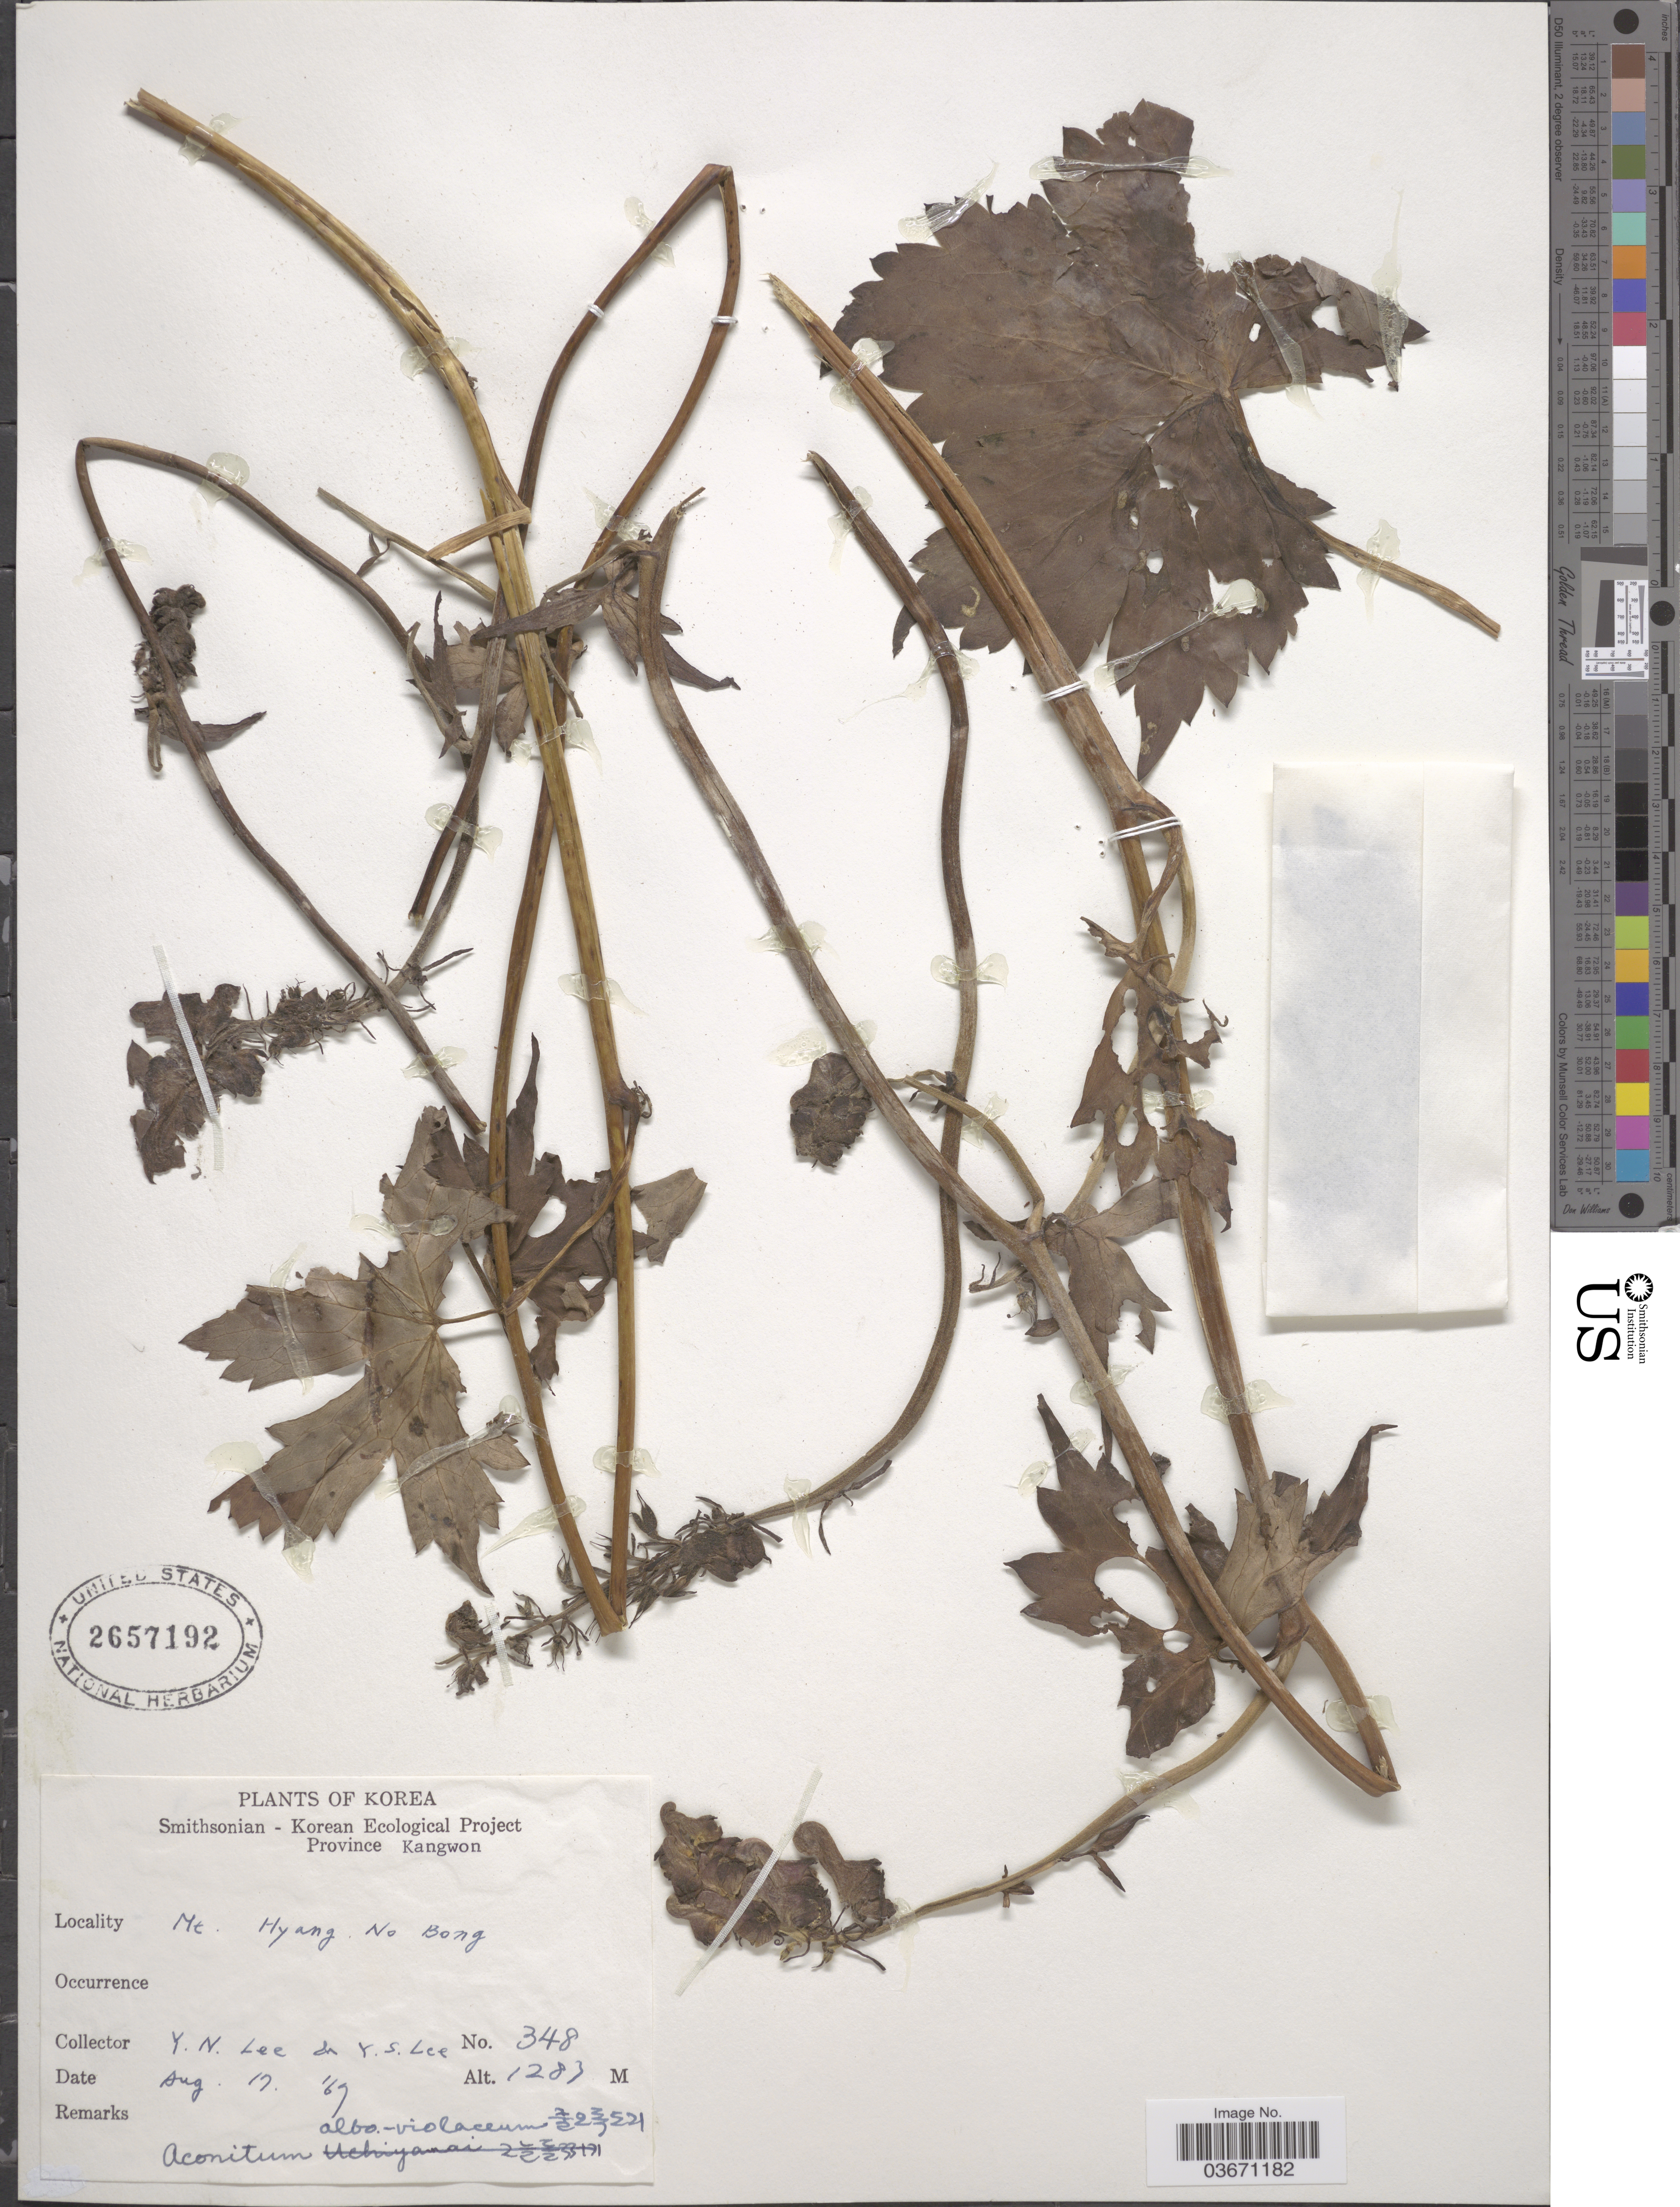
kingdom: Plantae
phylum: Tracheophyta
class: Magnoliopsida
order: Ranunculales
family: Ranunculaceae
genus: Aconitum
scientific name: Aconitum alboviolaceum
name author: Kom.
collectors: Y. N. Lee & Y. S. Lee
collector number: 348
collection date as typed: Transcribed d/m/y: 17/8/69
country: North Korea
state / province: Kangwon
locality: Mt. Hyang No Bong.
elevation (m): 1283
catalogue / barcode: US 2657192